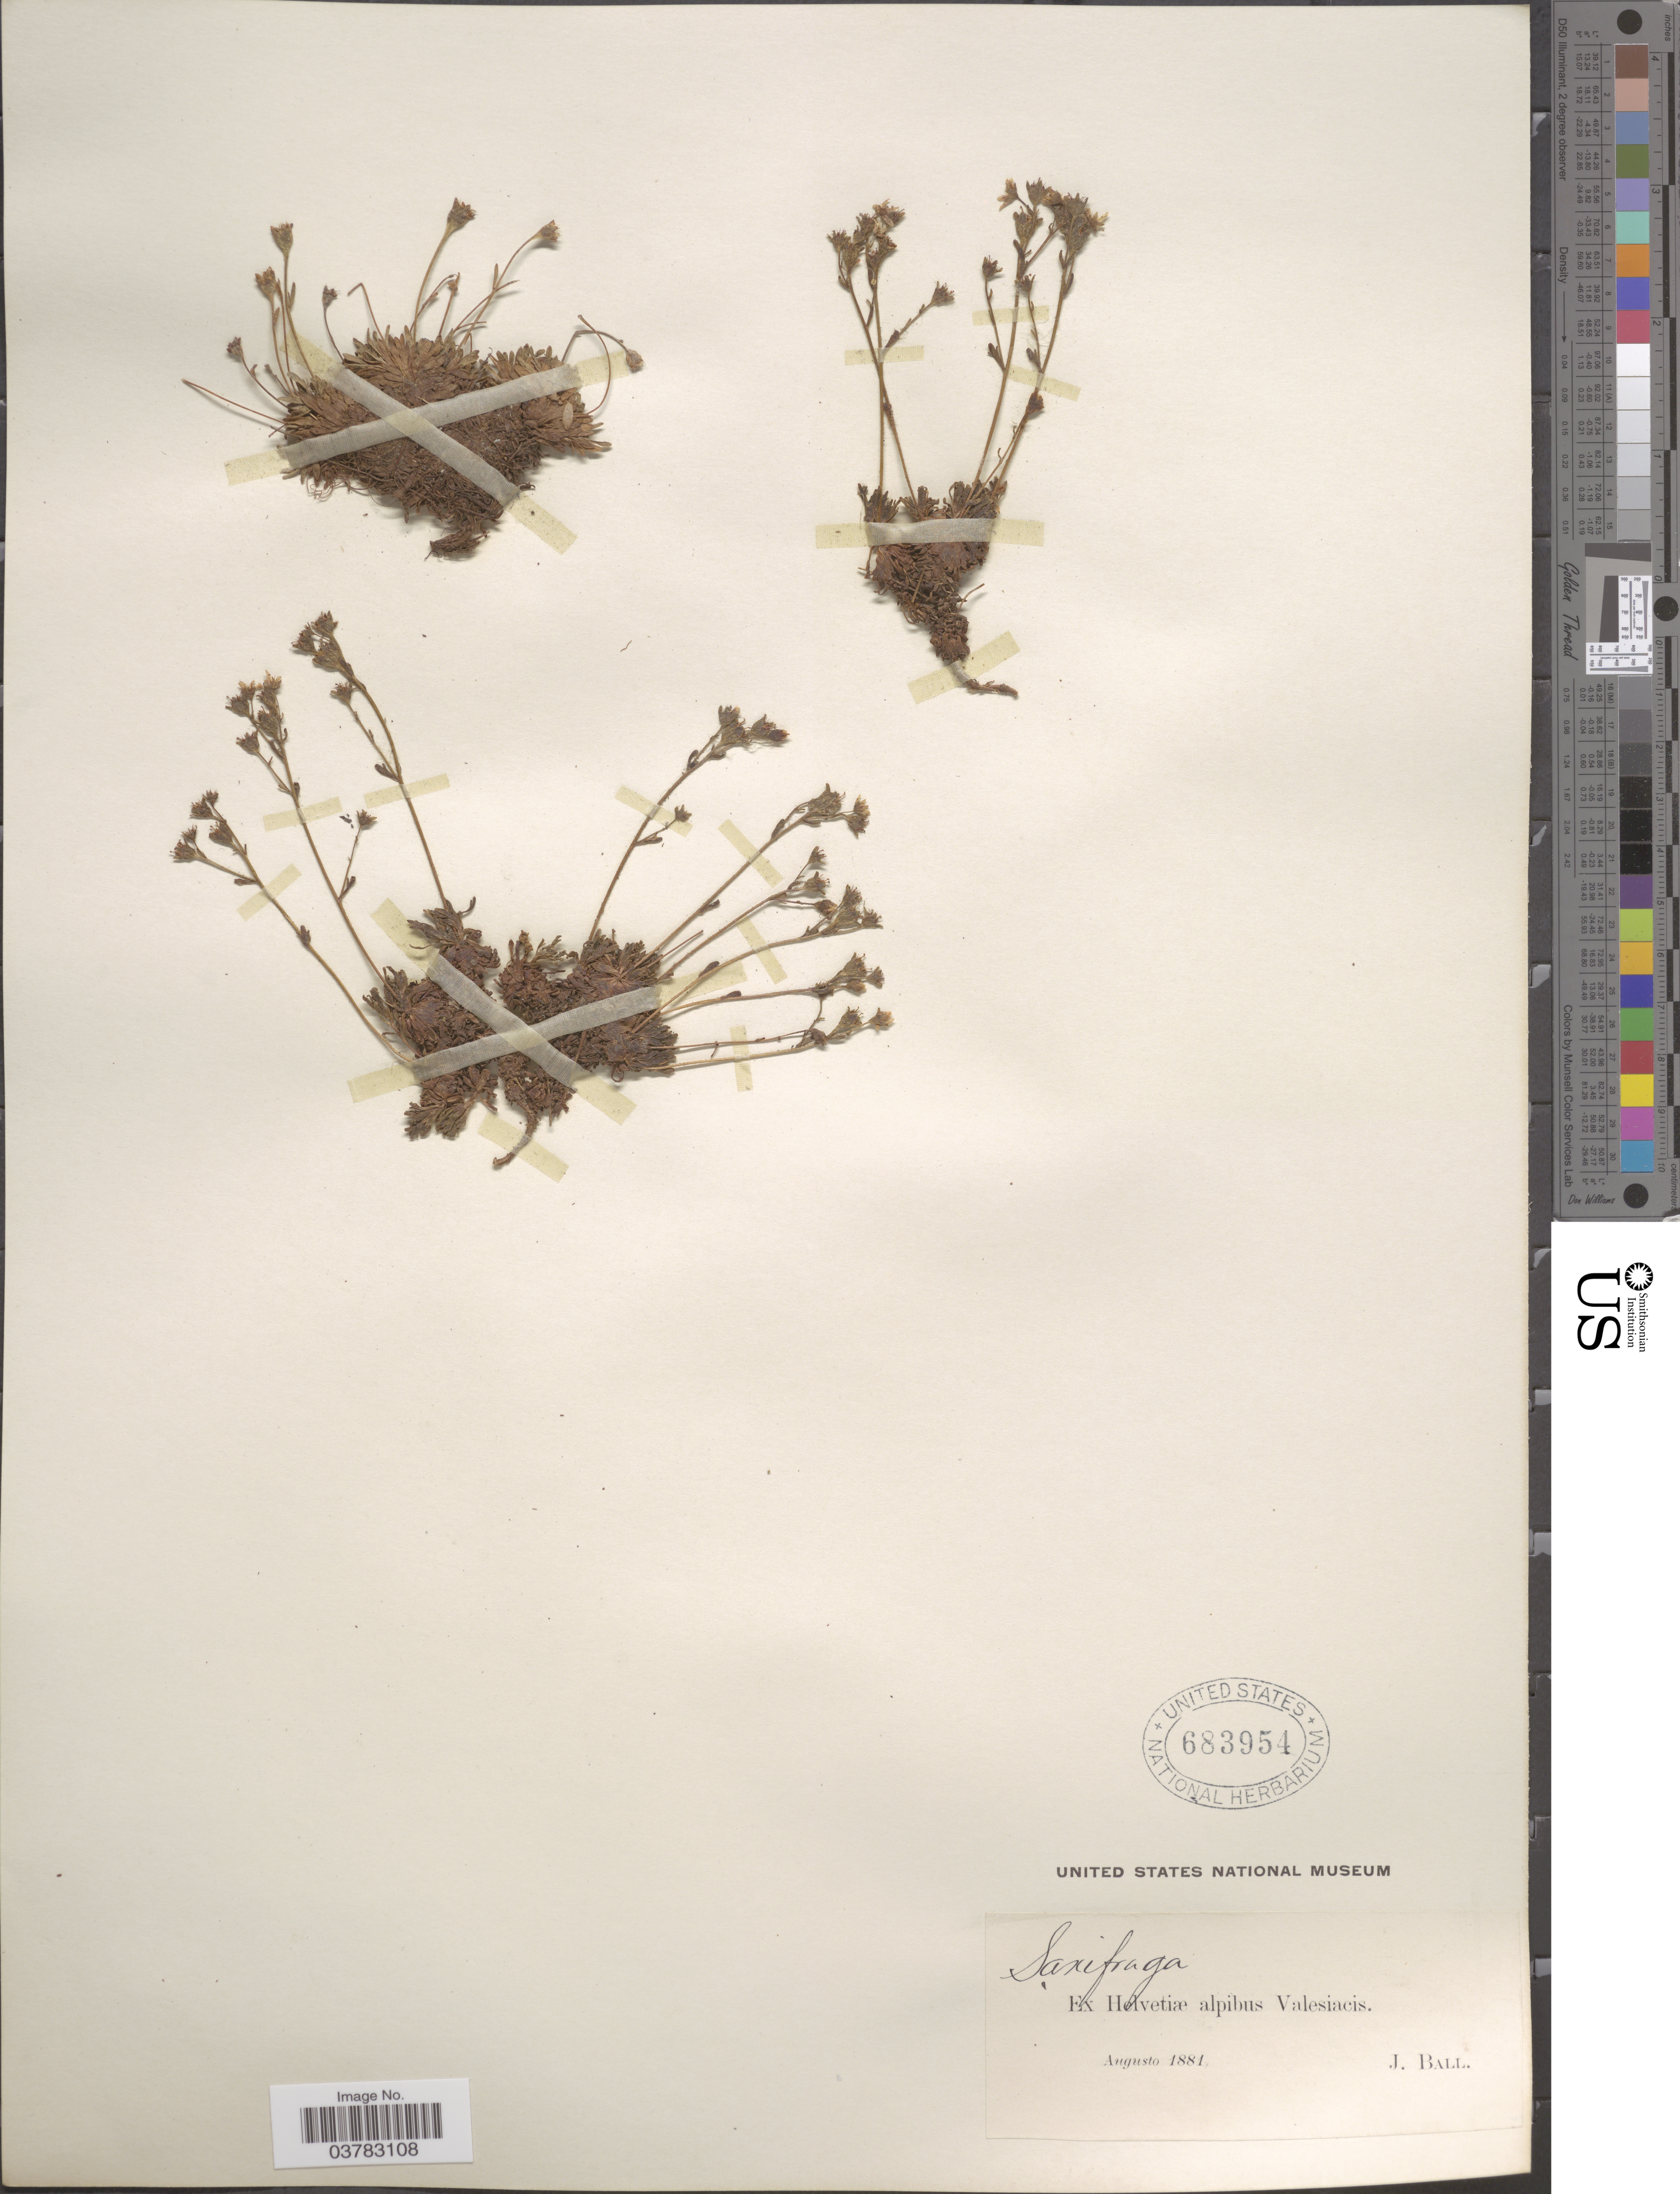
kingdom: Plantae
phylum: Tracheophyta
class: Magnoliopsida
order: Saxifragales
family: Saxifragaceae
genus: Saxifraga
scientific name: Saxifraga sp.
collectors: J. Ball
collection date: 1881-08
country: Switzerland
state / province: Valais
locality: Ex Helvetiæ alpibus Valesiacis.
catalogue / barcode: US 683954